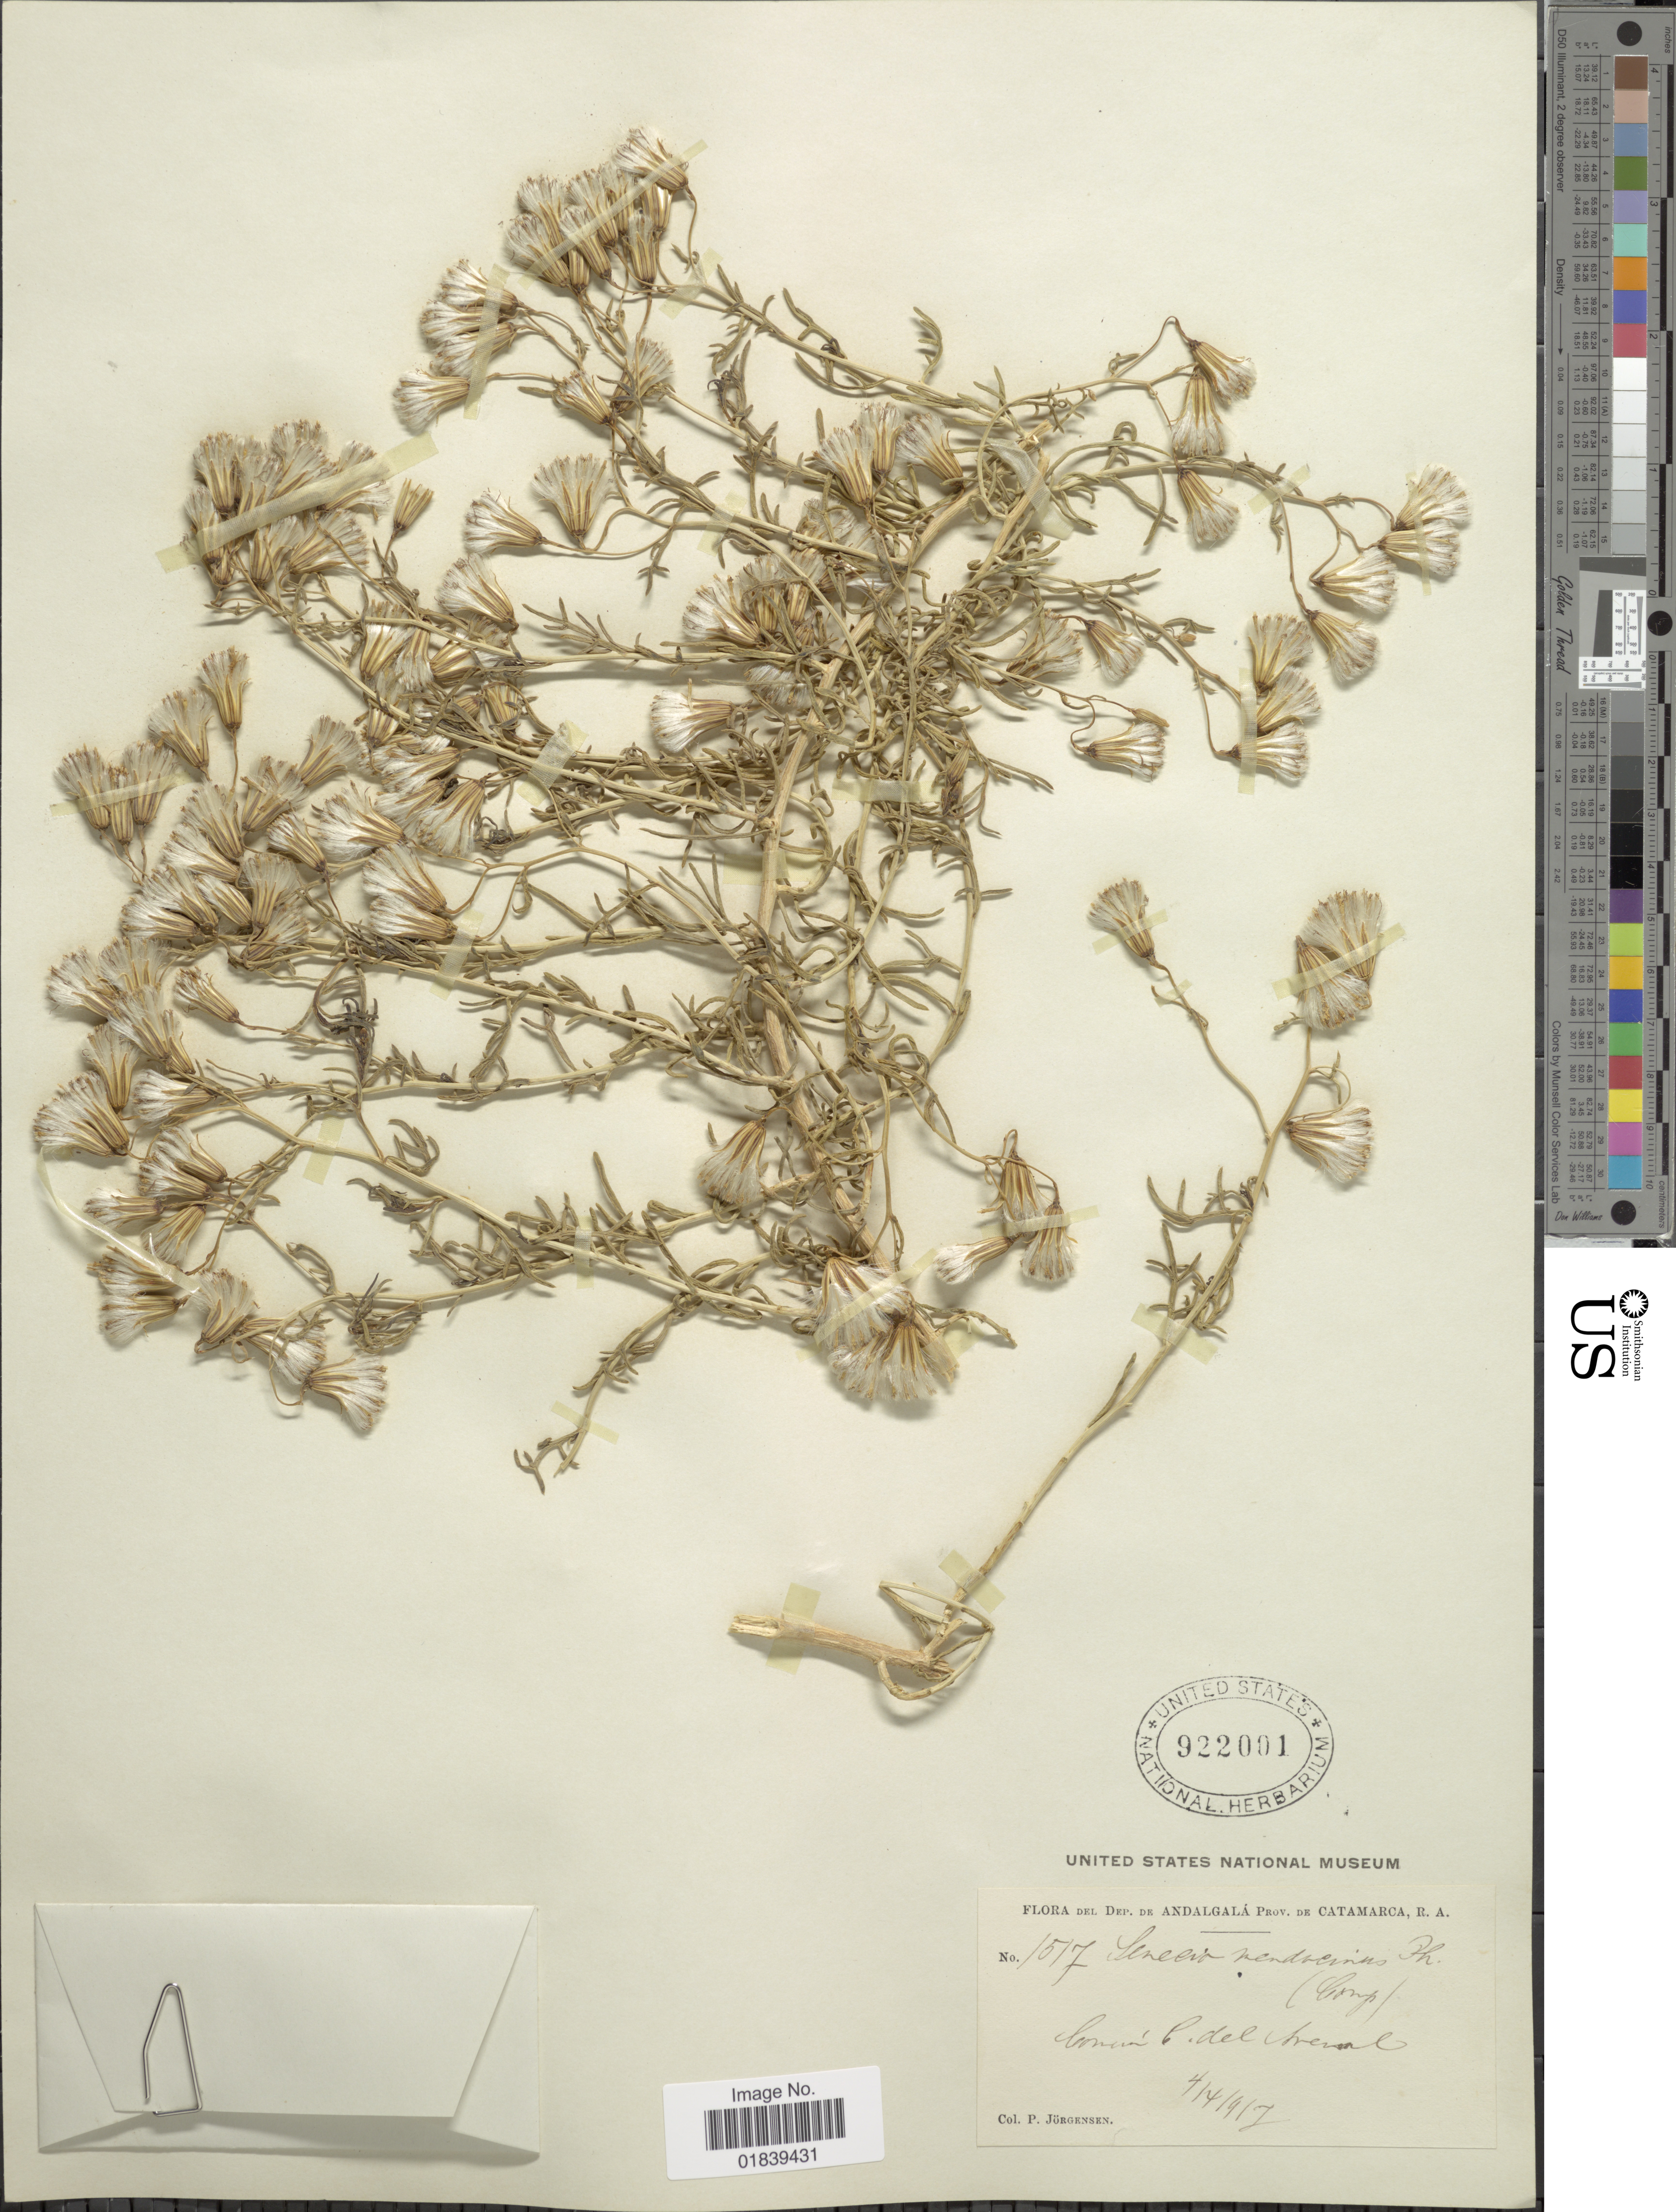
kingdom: Plantae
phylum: Tracheophyta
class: Magnoliopsida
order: Asterales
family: Asteraceae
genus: Senecio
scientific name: Senecio subulatus var. subulatus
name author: D. Don ex Hook. & Arn.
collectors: P. Jörgensen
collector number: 1517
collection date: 1917-04-04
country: Argentina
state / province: Catamarca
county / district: Andalgalá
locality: Comun C. del Arenal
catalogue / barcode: US 922001